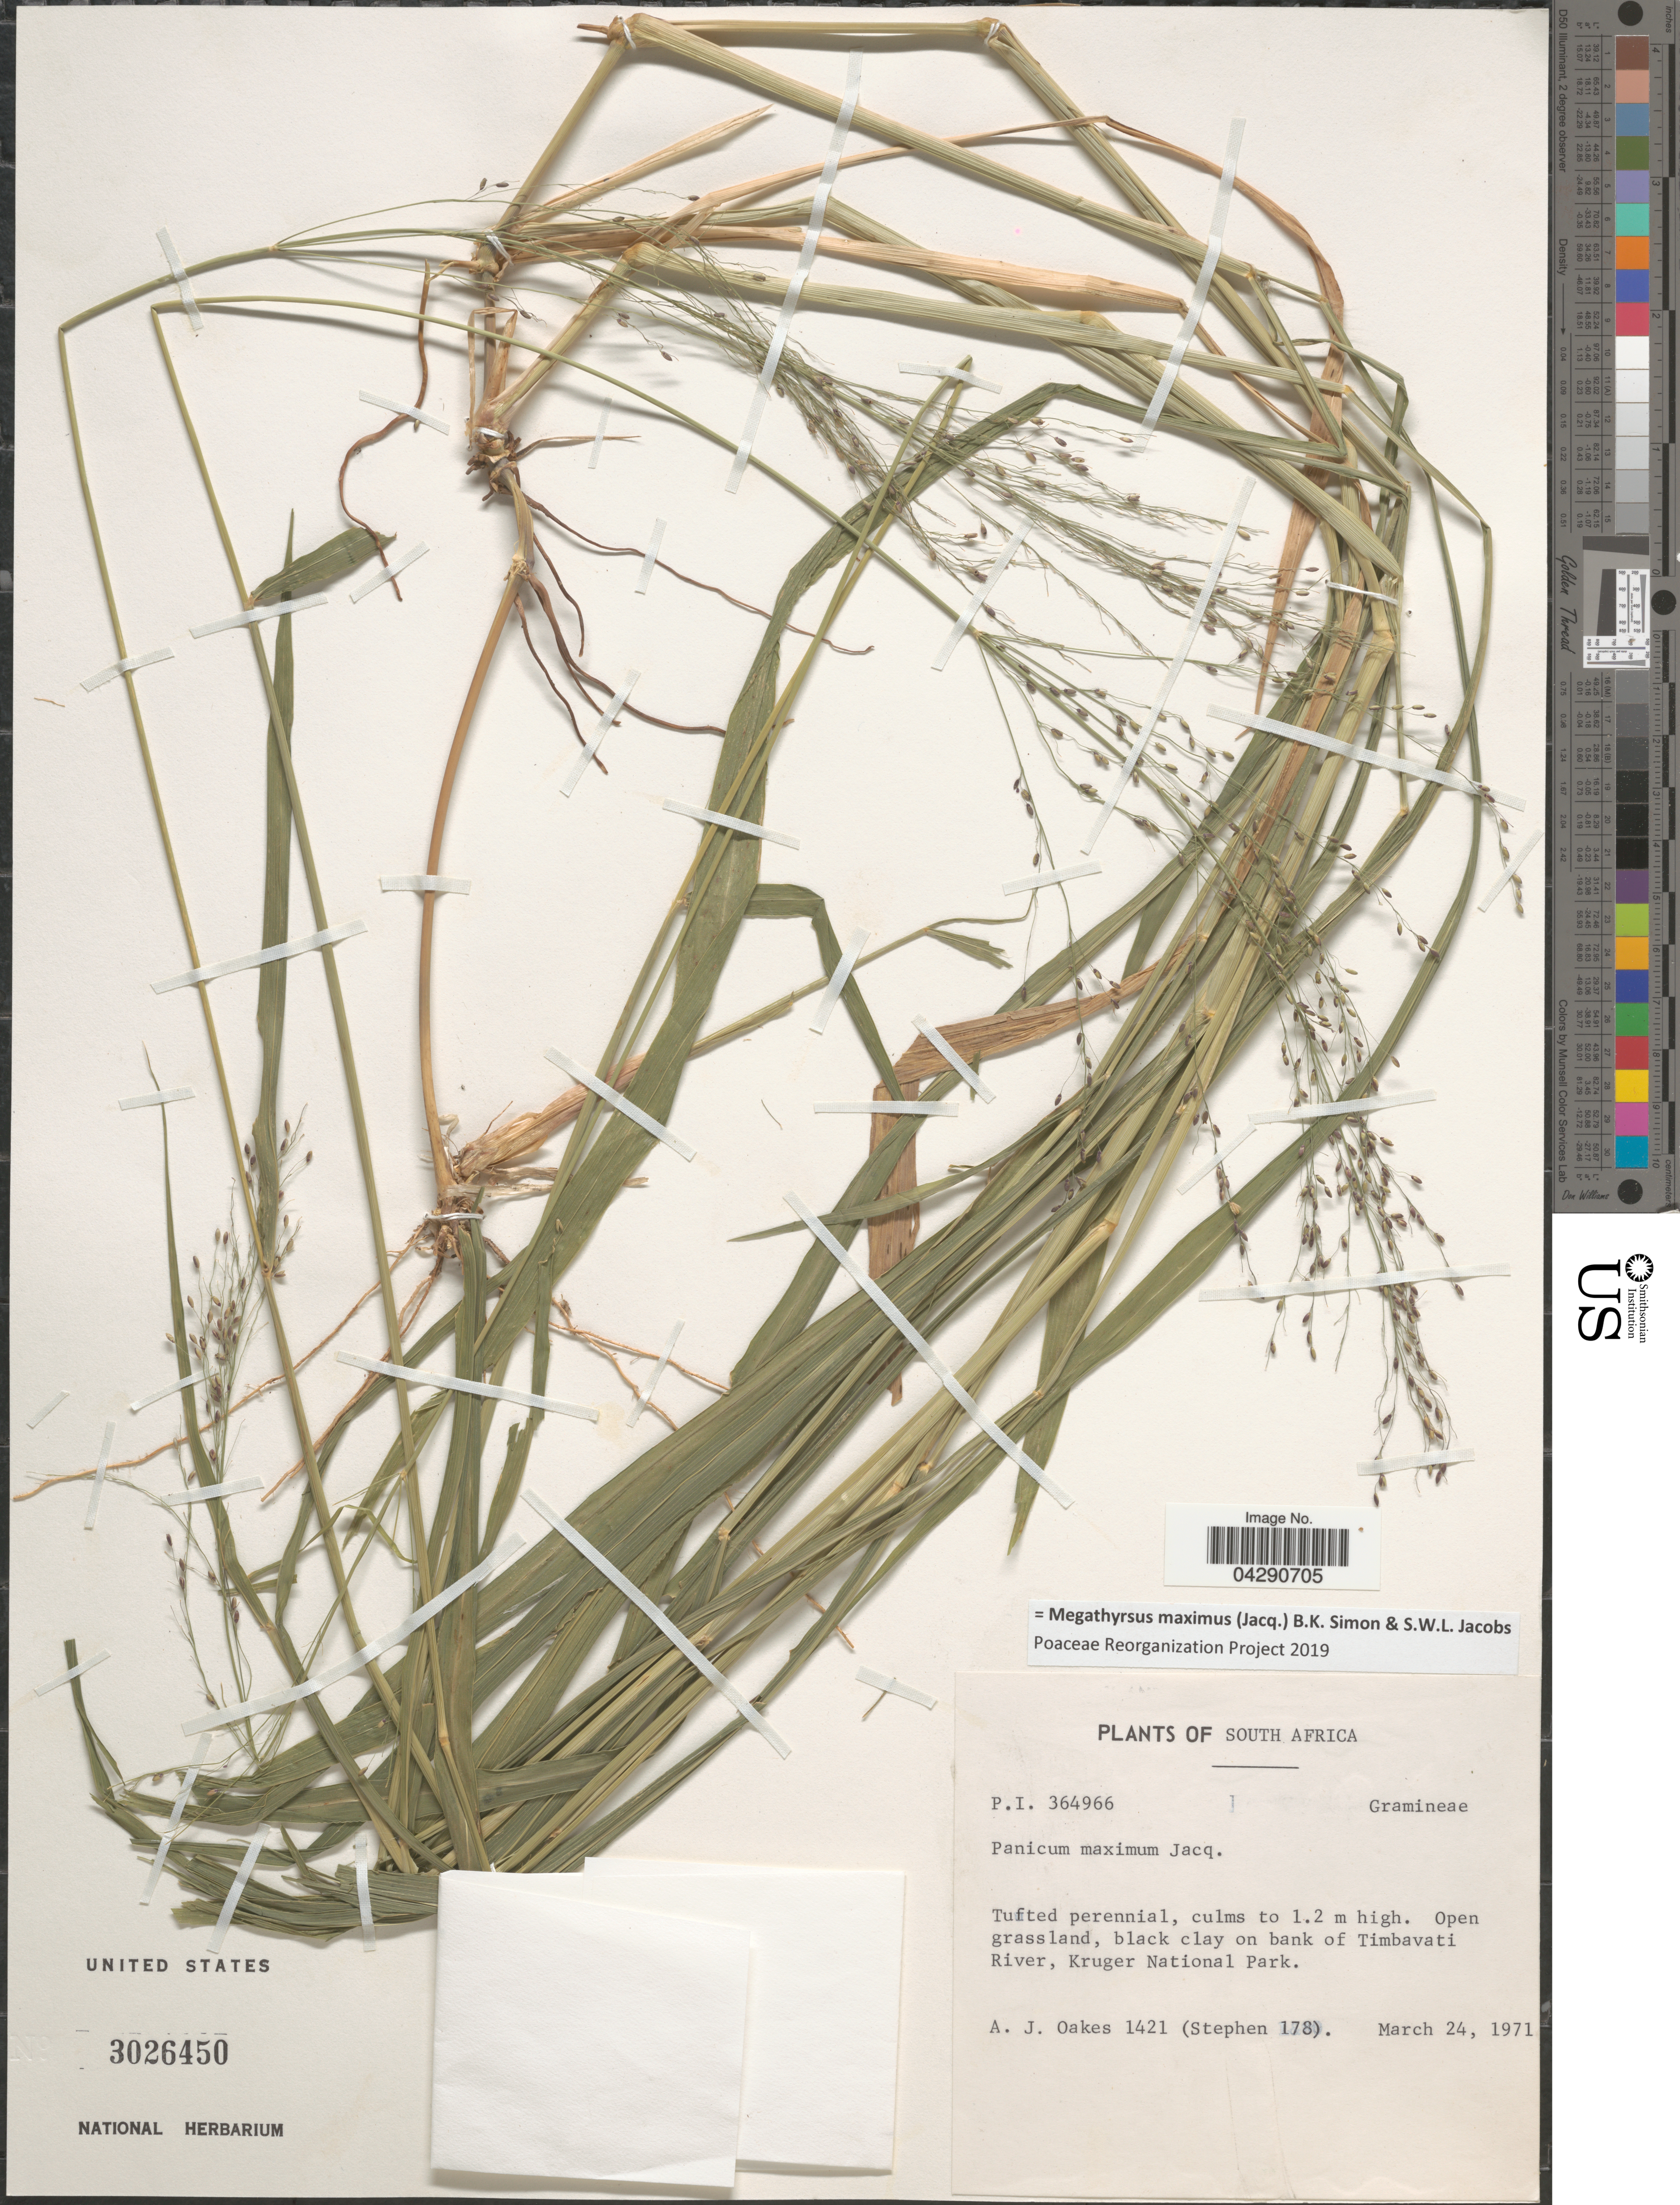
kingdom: Plantae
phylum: Tracheophyta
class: Liliopsida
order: Poales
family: Poaceae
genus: Megathyrsus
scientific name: Megathyrsus maximus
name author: (Jacq.) B.K. Simon & S.W.L. Jacobs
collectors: A. Oakes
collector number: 1421/178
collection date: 1971-03-24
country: South Africa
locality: Open grassland, black clay on bank of Timbavati River, Kruger National Park.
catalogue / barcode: US 3026450